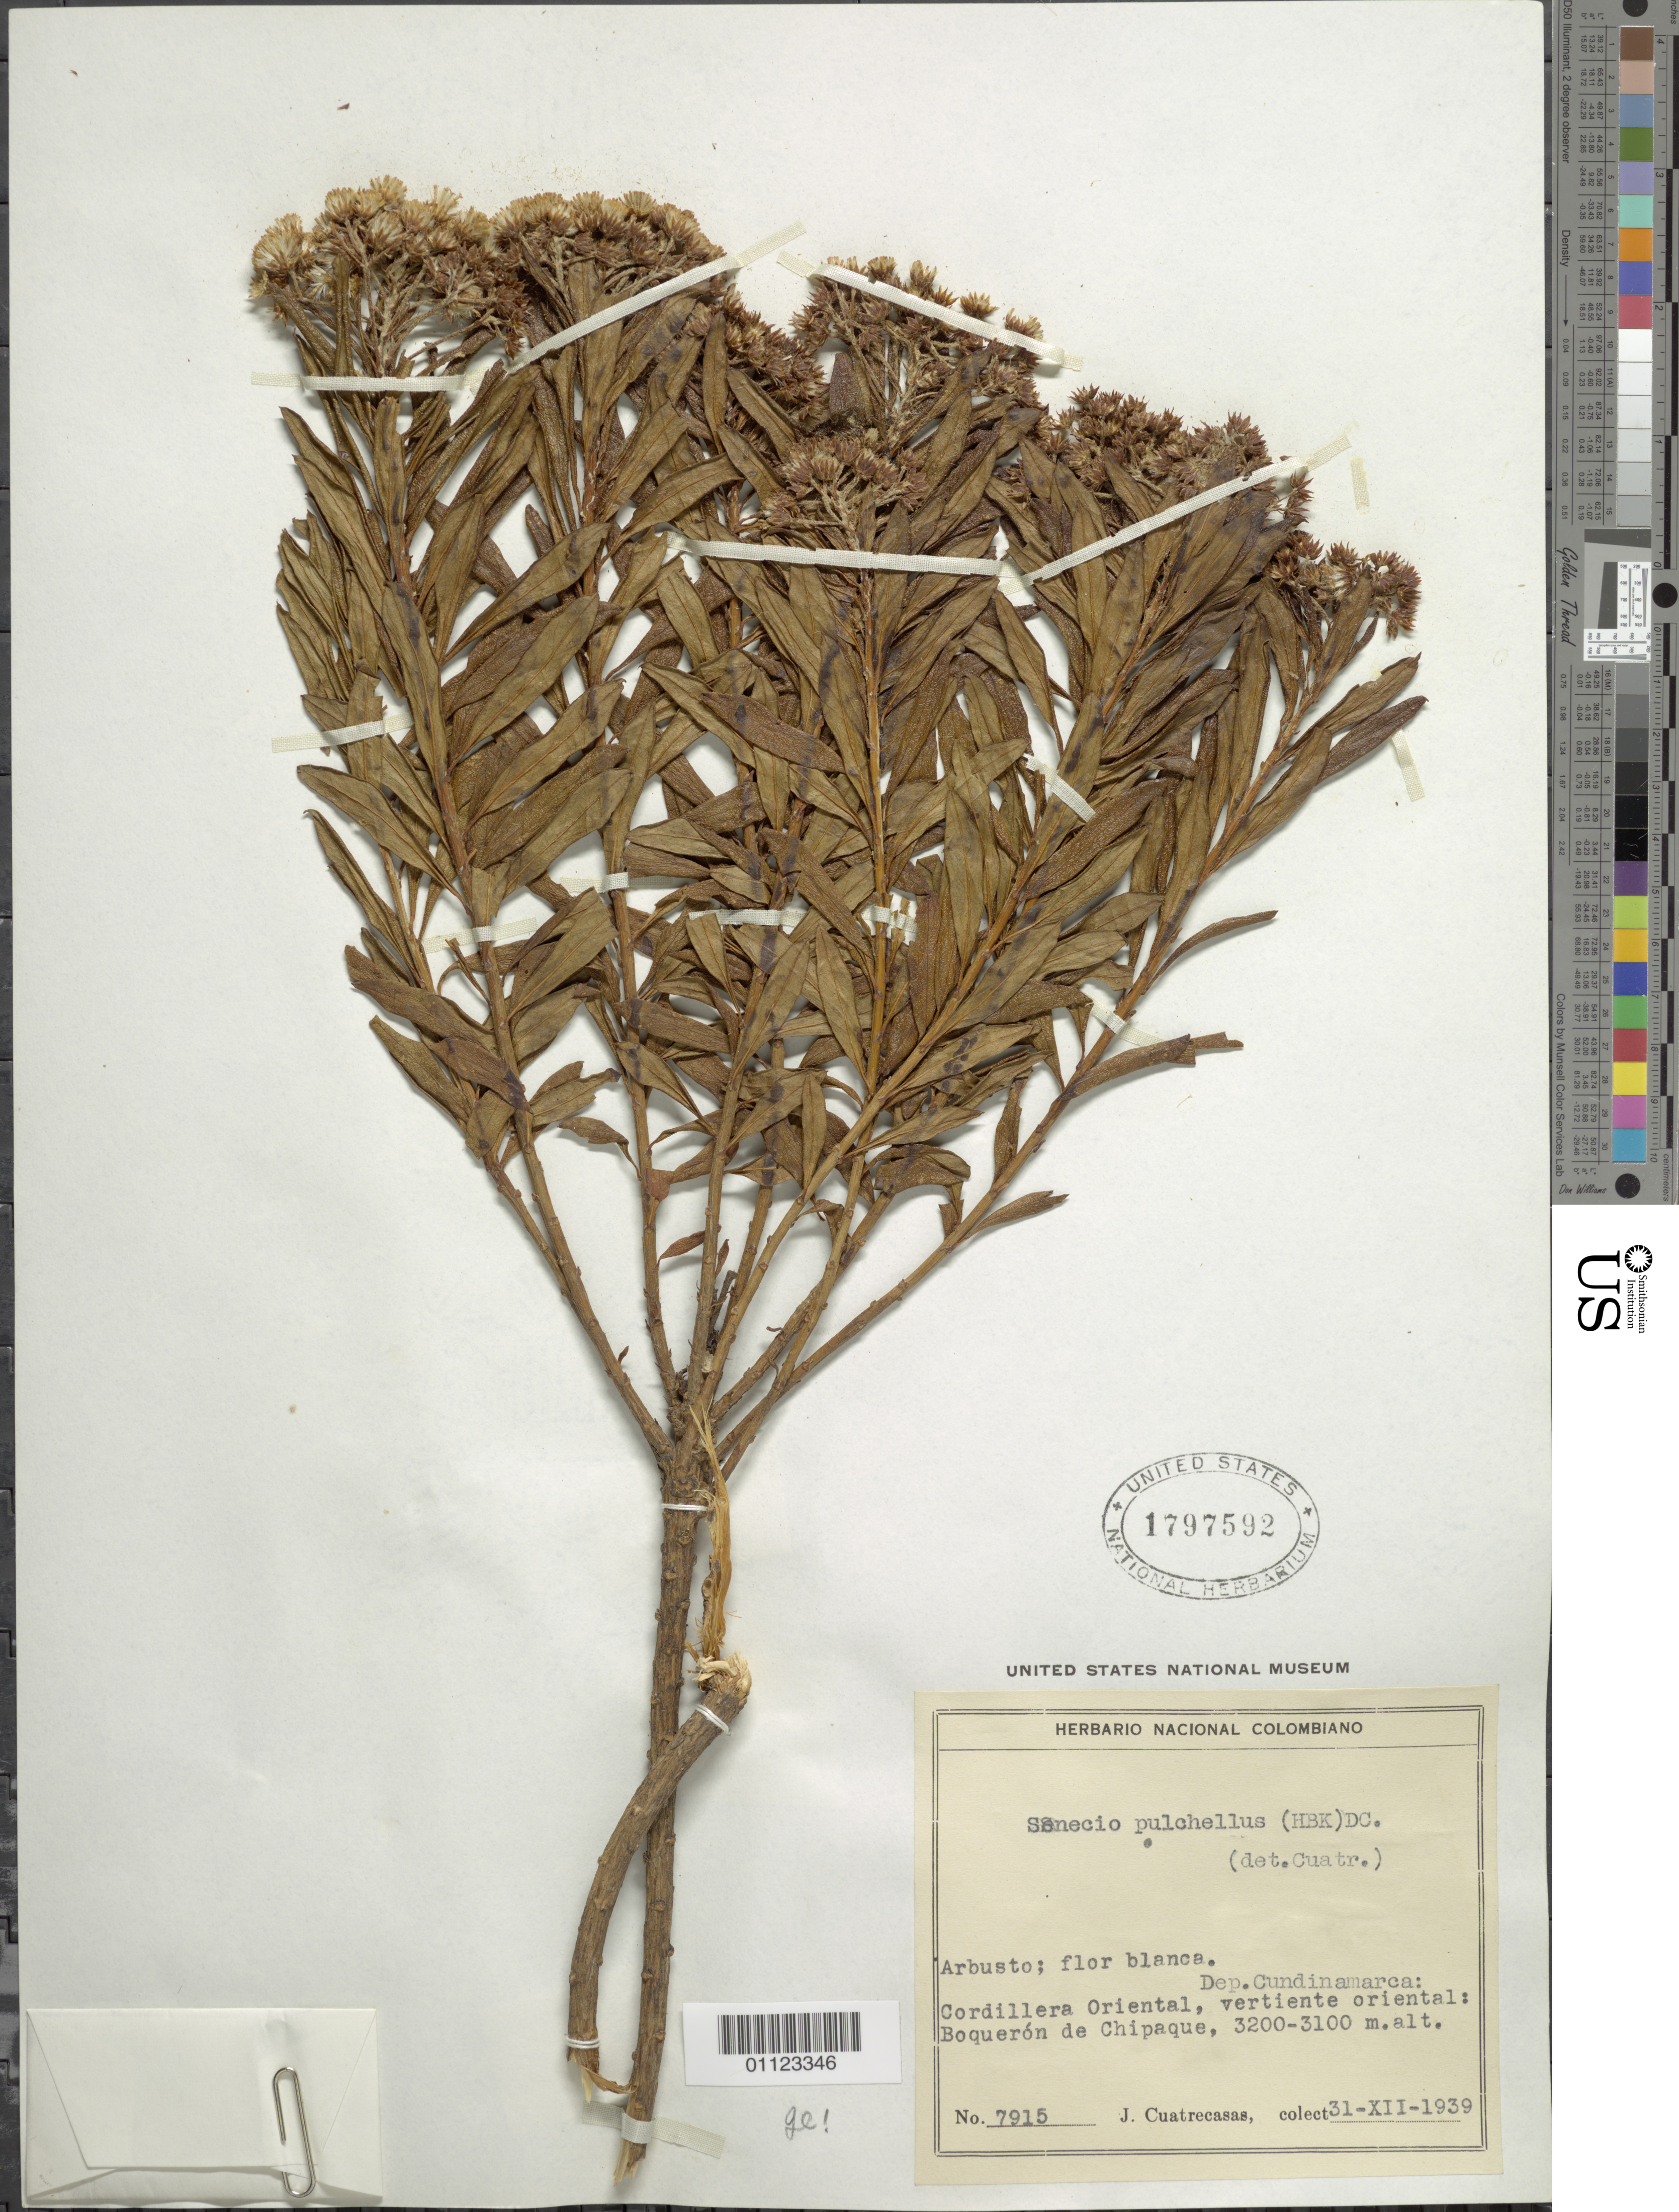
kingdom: Plantae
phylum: Tracheophyta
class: Magnoliopsida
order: Asterales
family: Asteraceae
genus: Pentacalia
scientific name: Pentacalia pulchella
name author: (Kunth) Cuatrec.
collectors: J. Cuatrecasas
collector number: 7915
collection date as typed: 31 Dec 1939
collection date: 1939-12-31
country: Colombia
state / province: Cundinamarca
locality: Cordillera Oriental, vertiente oriental: Boquerón de Chipaque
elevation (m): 3100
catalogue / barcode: US 1797592